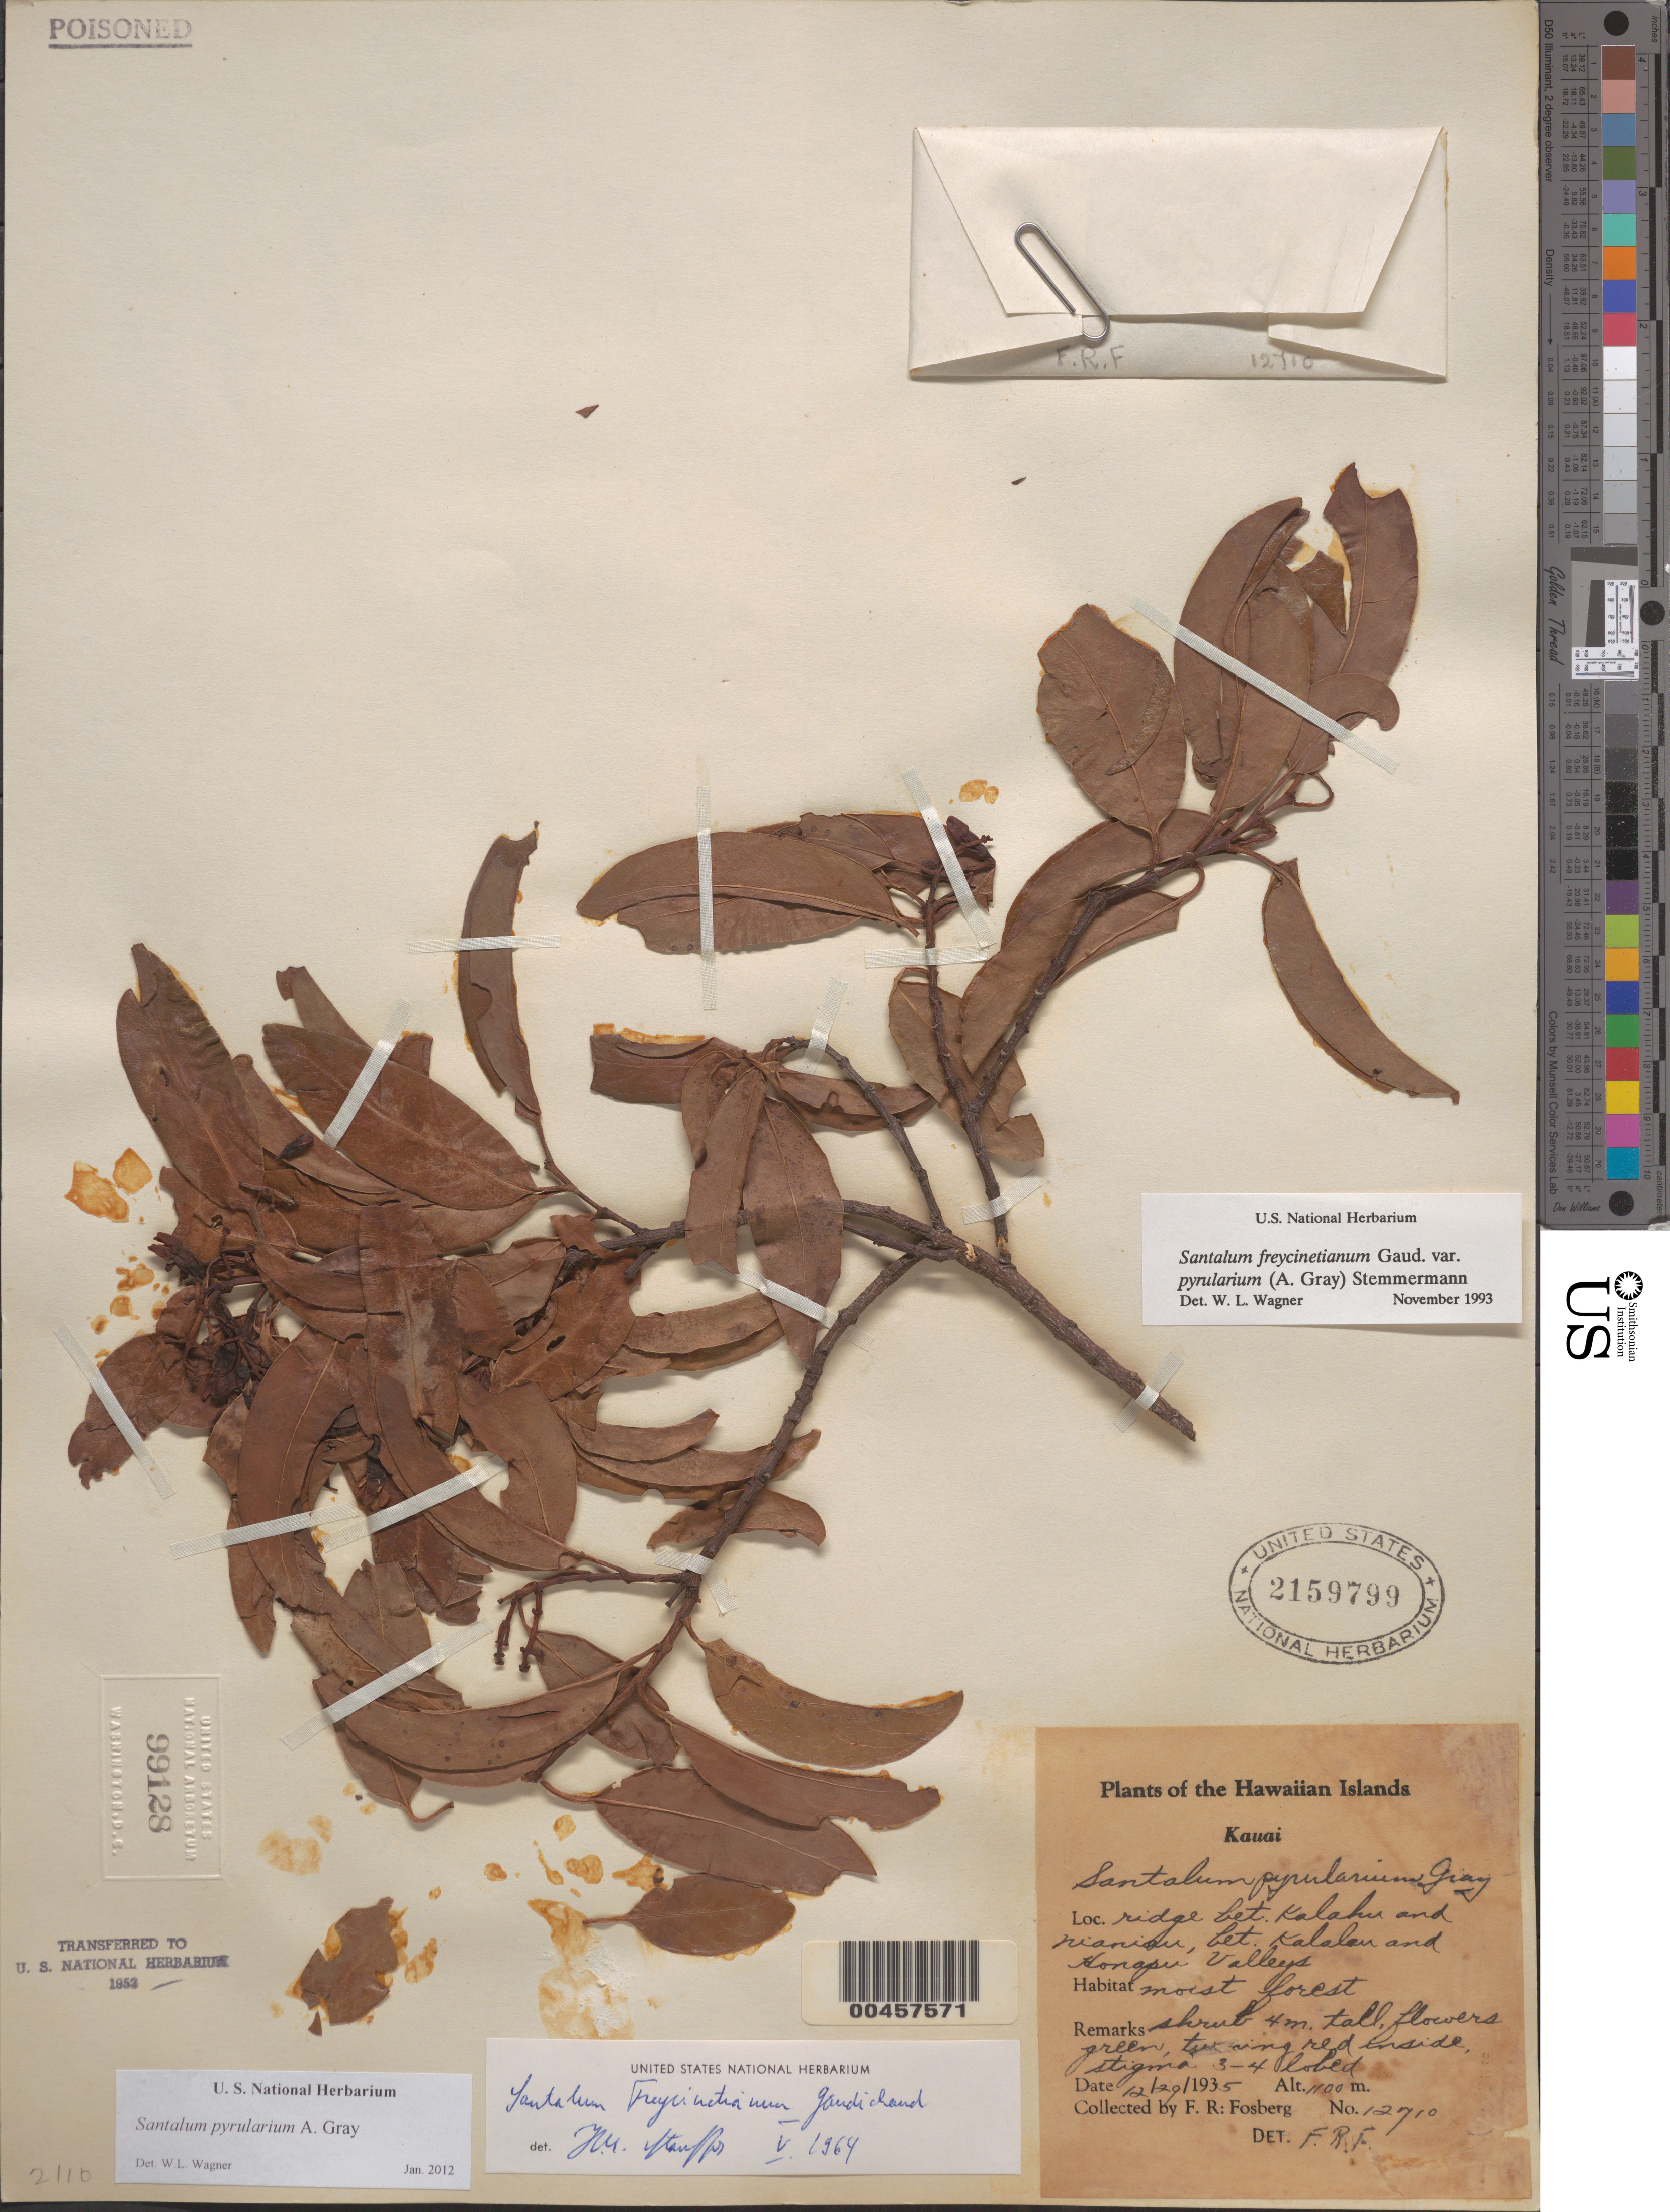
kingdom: Plantae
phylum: Tracheophyta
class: Magnoliopsida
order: Santalales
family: Santalaceae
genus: Santalum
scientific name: Santalum pyrularium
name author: A. Gray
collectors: F. R. Fosberg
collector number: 12700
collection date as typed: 29 Dec 1935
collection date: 1935-12-29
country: United States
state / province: Hawaii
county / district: Kauai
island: Kaua'i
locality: Ridge between Kalahu and Nianiau, bet. Kalalau and Honapu Valley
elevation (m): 1100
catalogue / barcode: US 2159799